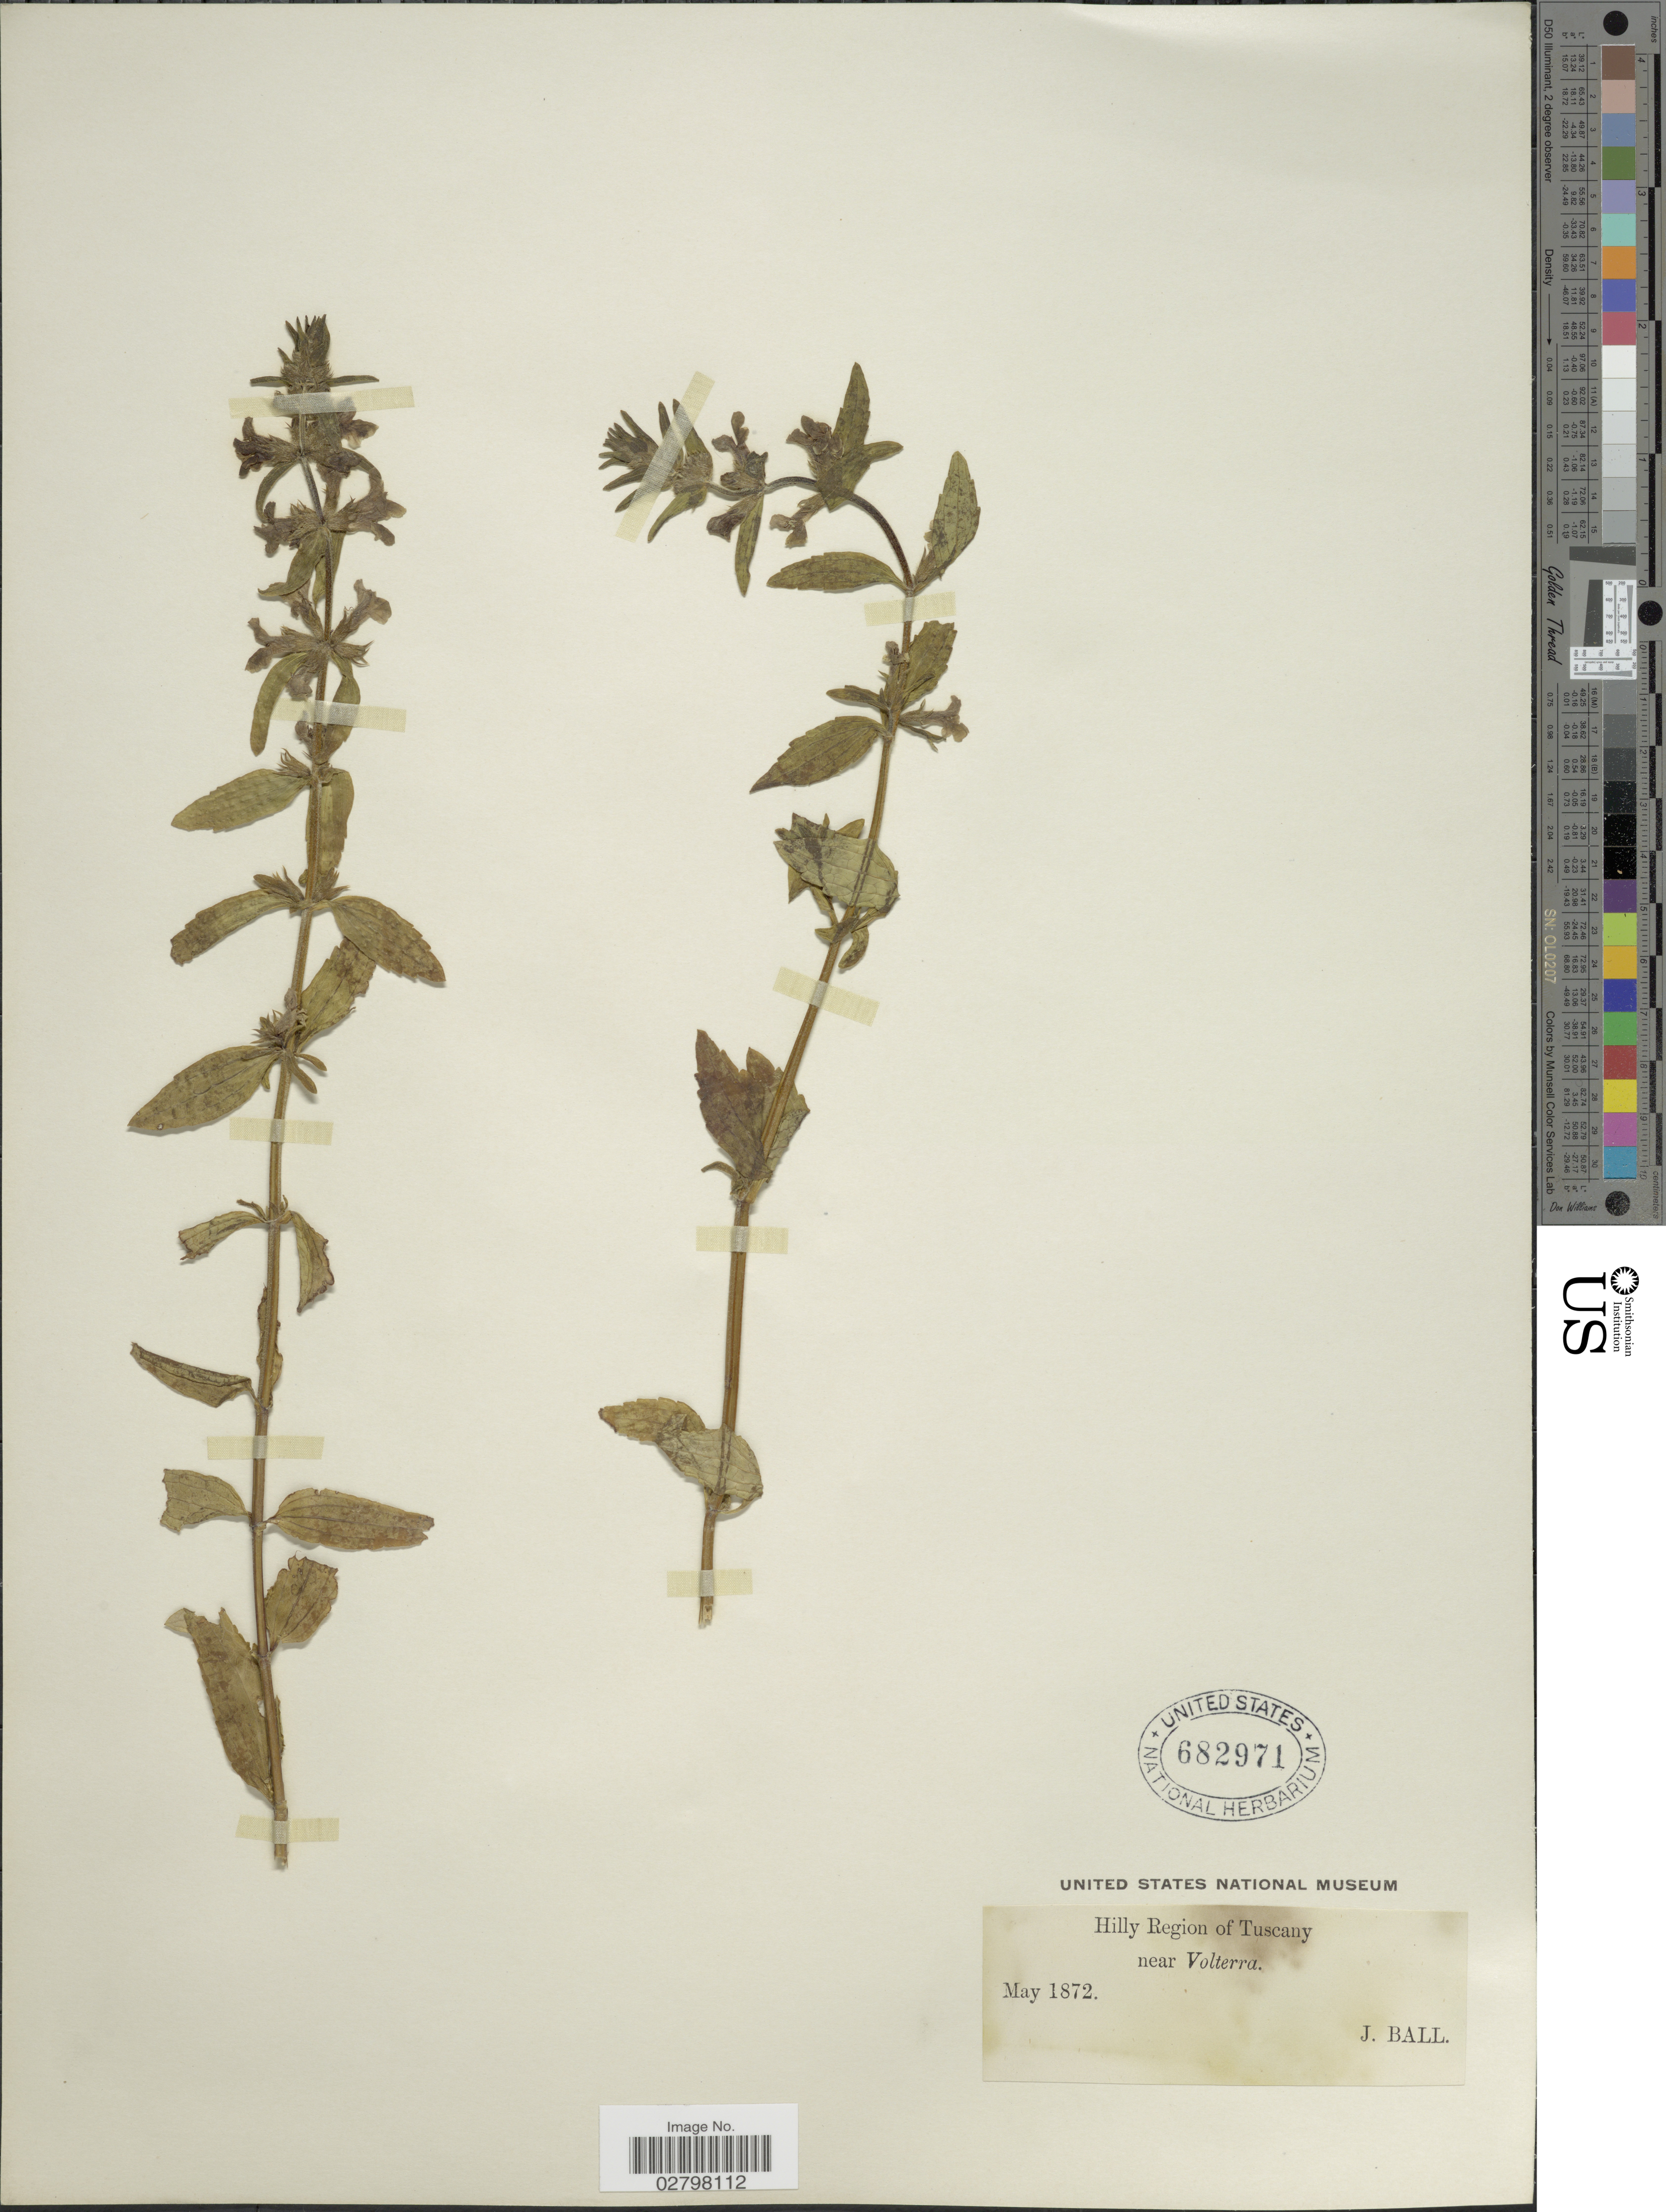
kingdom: Plantae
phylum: Tracheophyta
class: Magnoliopsida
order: Lamiales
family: Lamiaceae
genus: Stachys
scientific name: Stachys sp.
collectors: J. Ball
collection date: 1872-05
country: Italy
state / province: Tuscany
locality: Hilly Region of Tuscany near Volterra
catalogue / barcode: US 682971